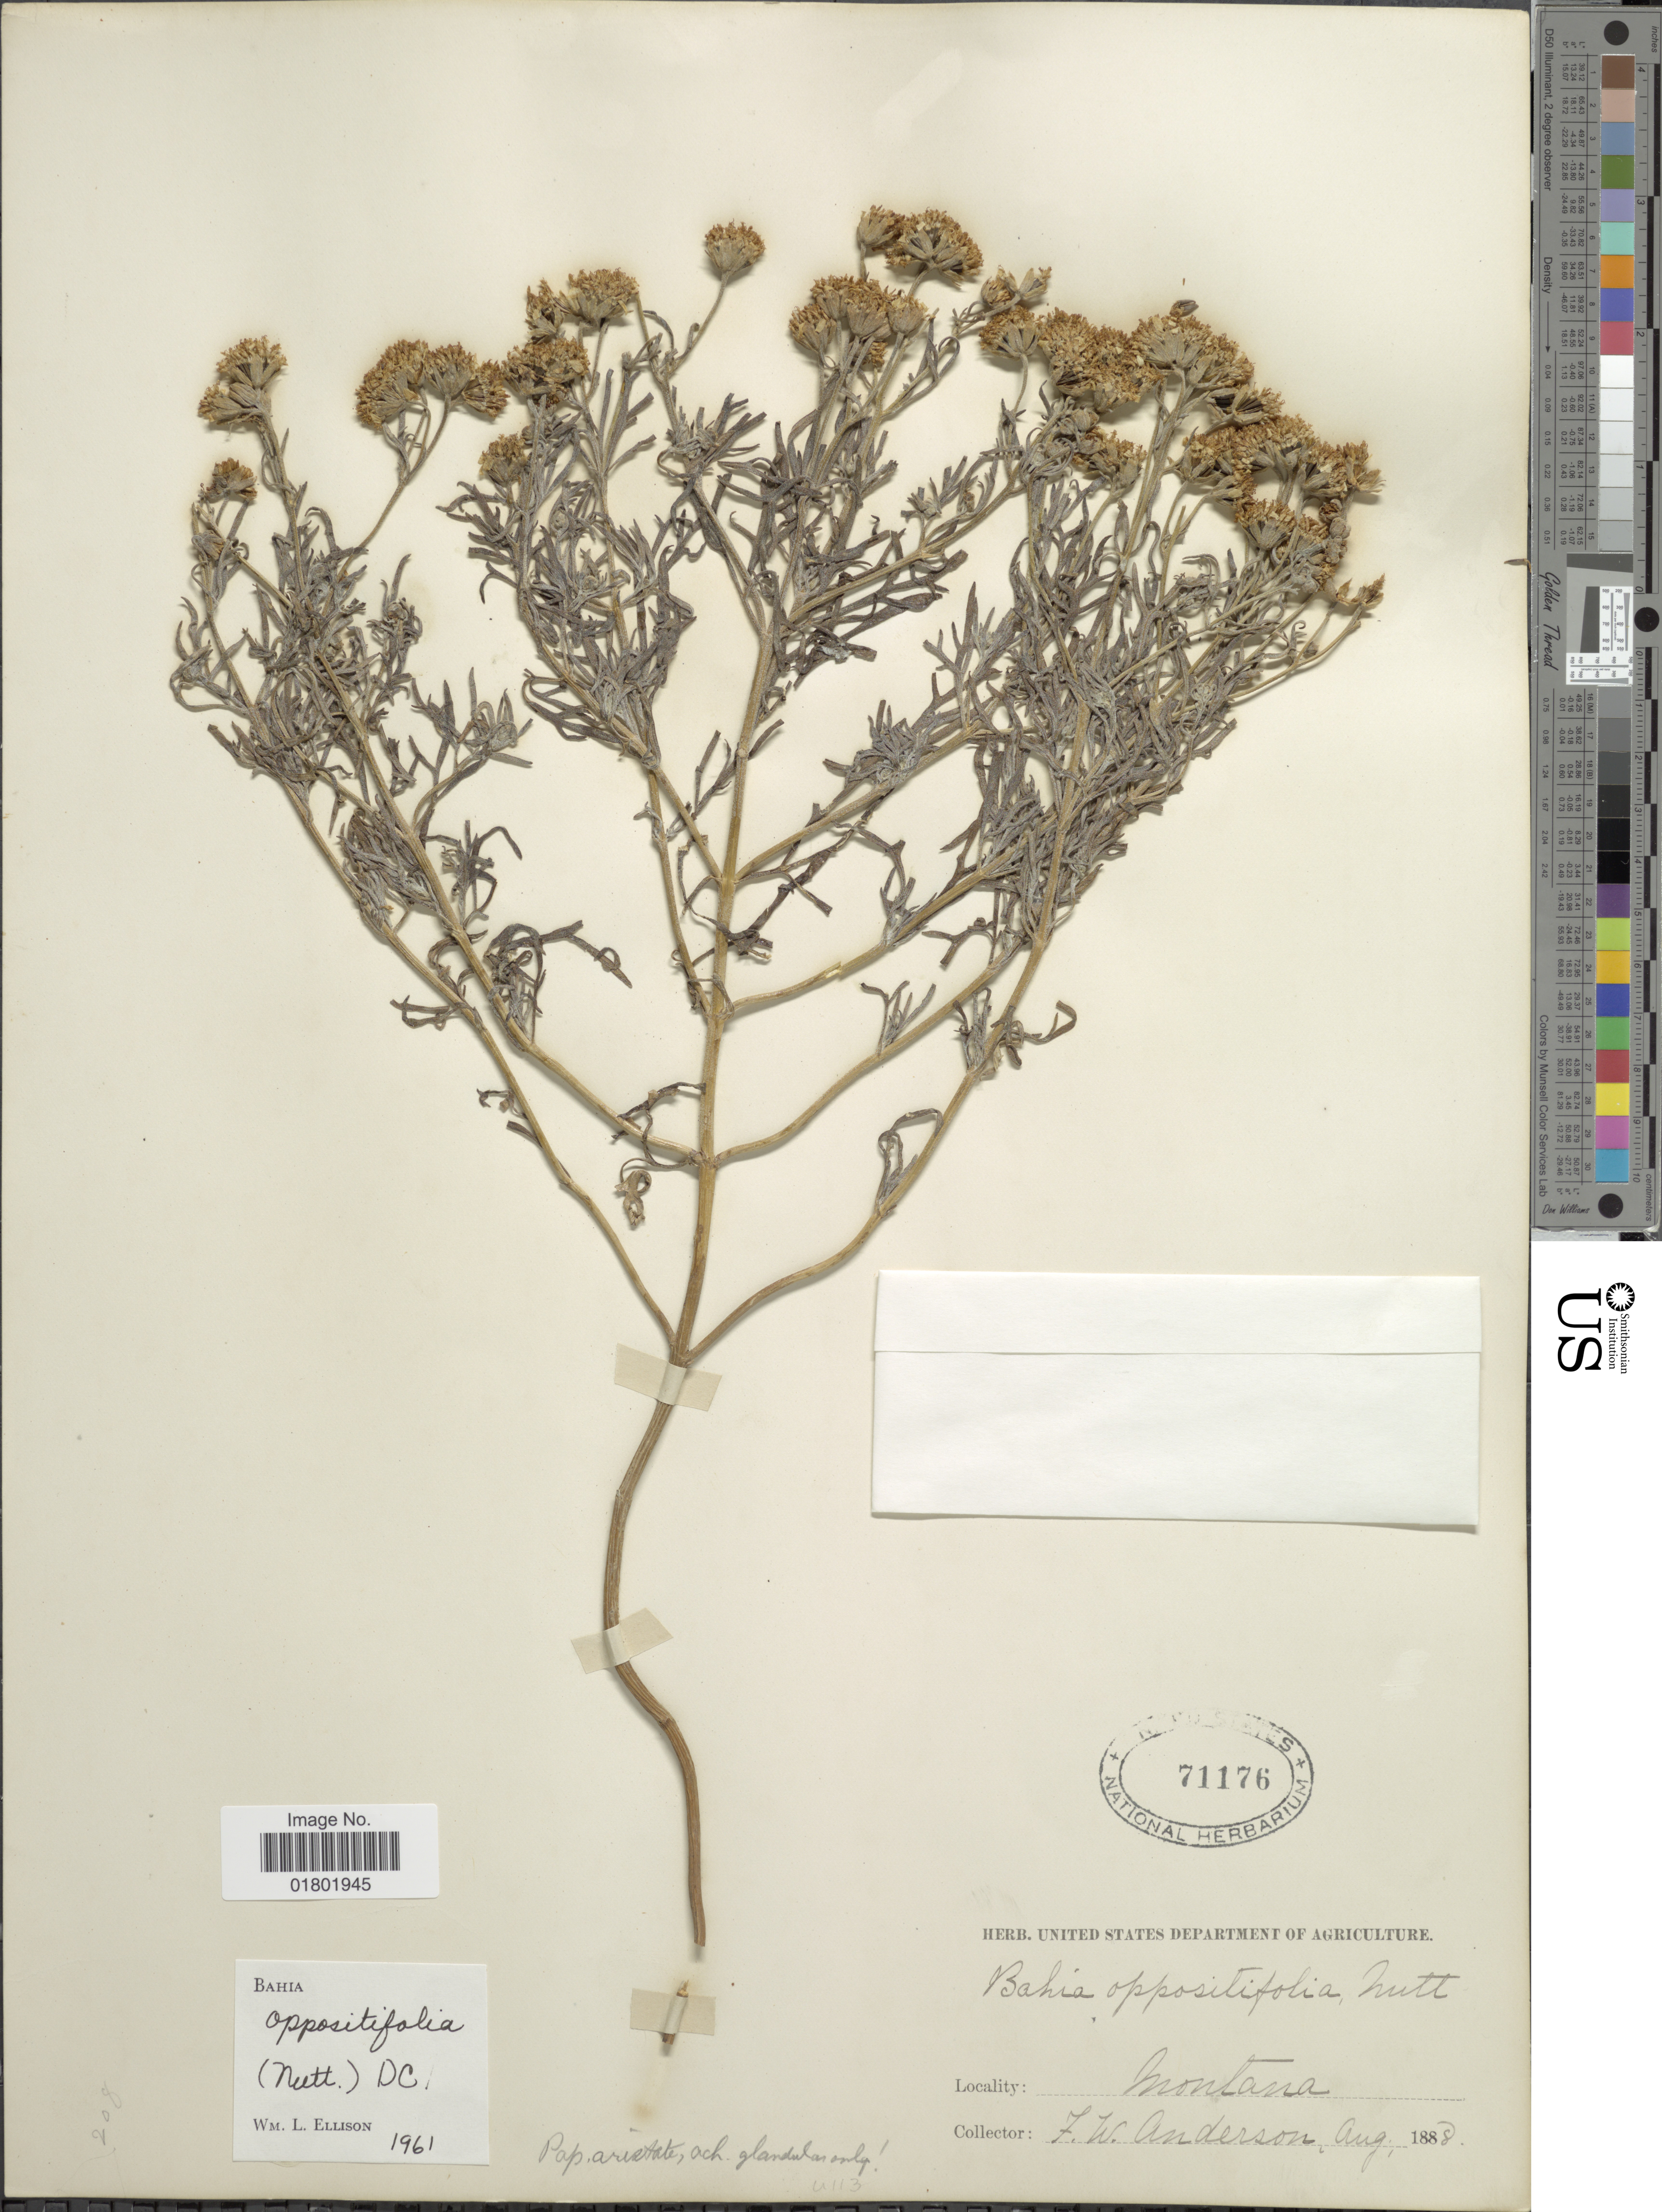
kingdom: Plantae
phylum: Tracheophyta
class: Magnoliopsida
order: Asterales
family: Asteraceae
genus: Bahia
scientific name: Bahia oppositifolia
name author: Nutt.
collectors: F. W. Anderson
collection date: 1888-08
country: United States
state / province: Montana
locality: Montana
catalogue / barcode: US 71176